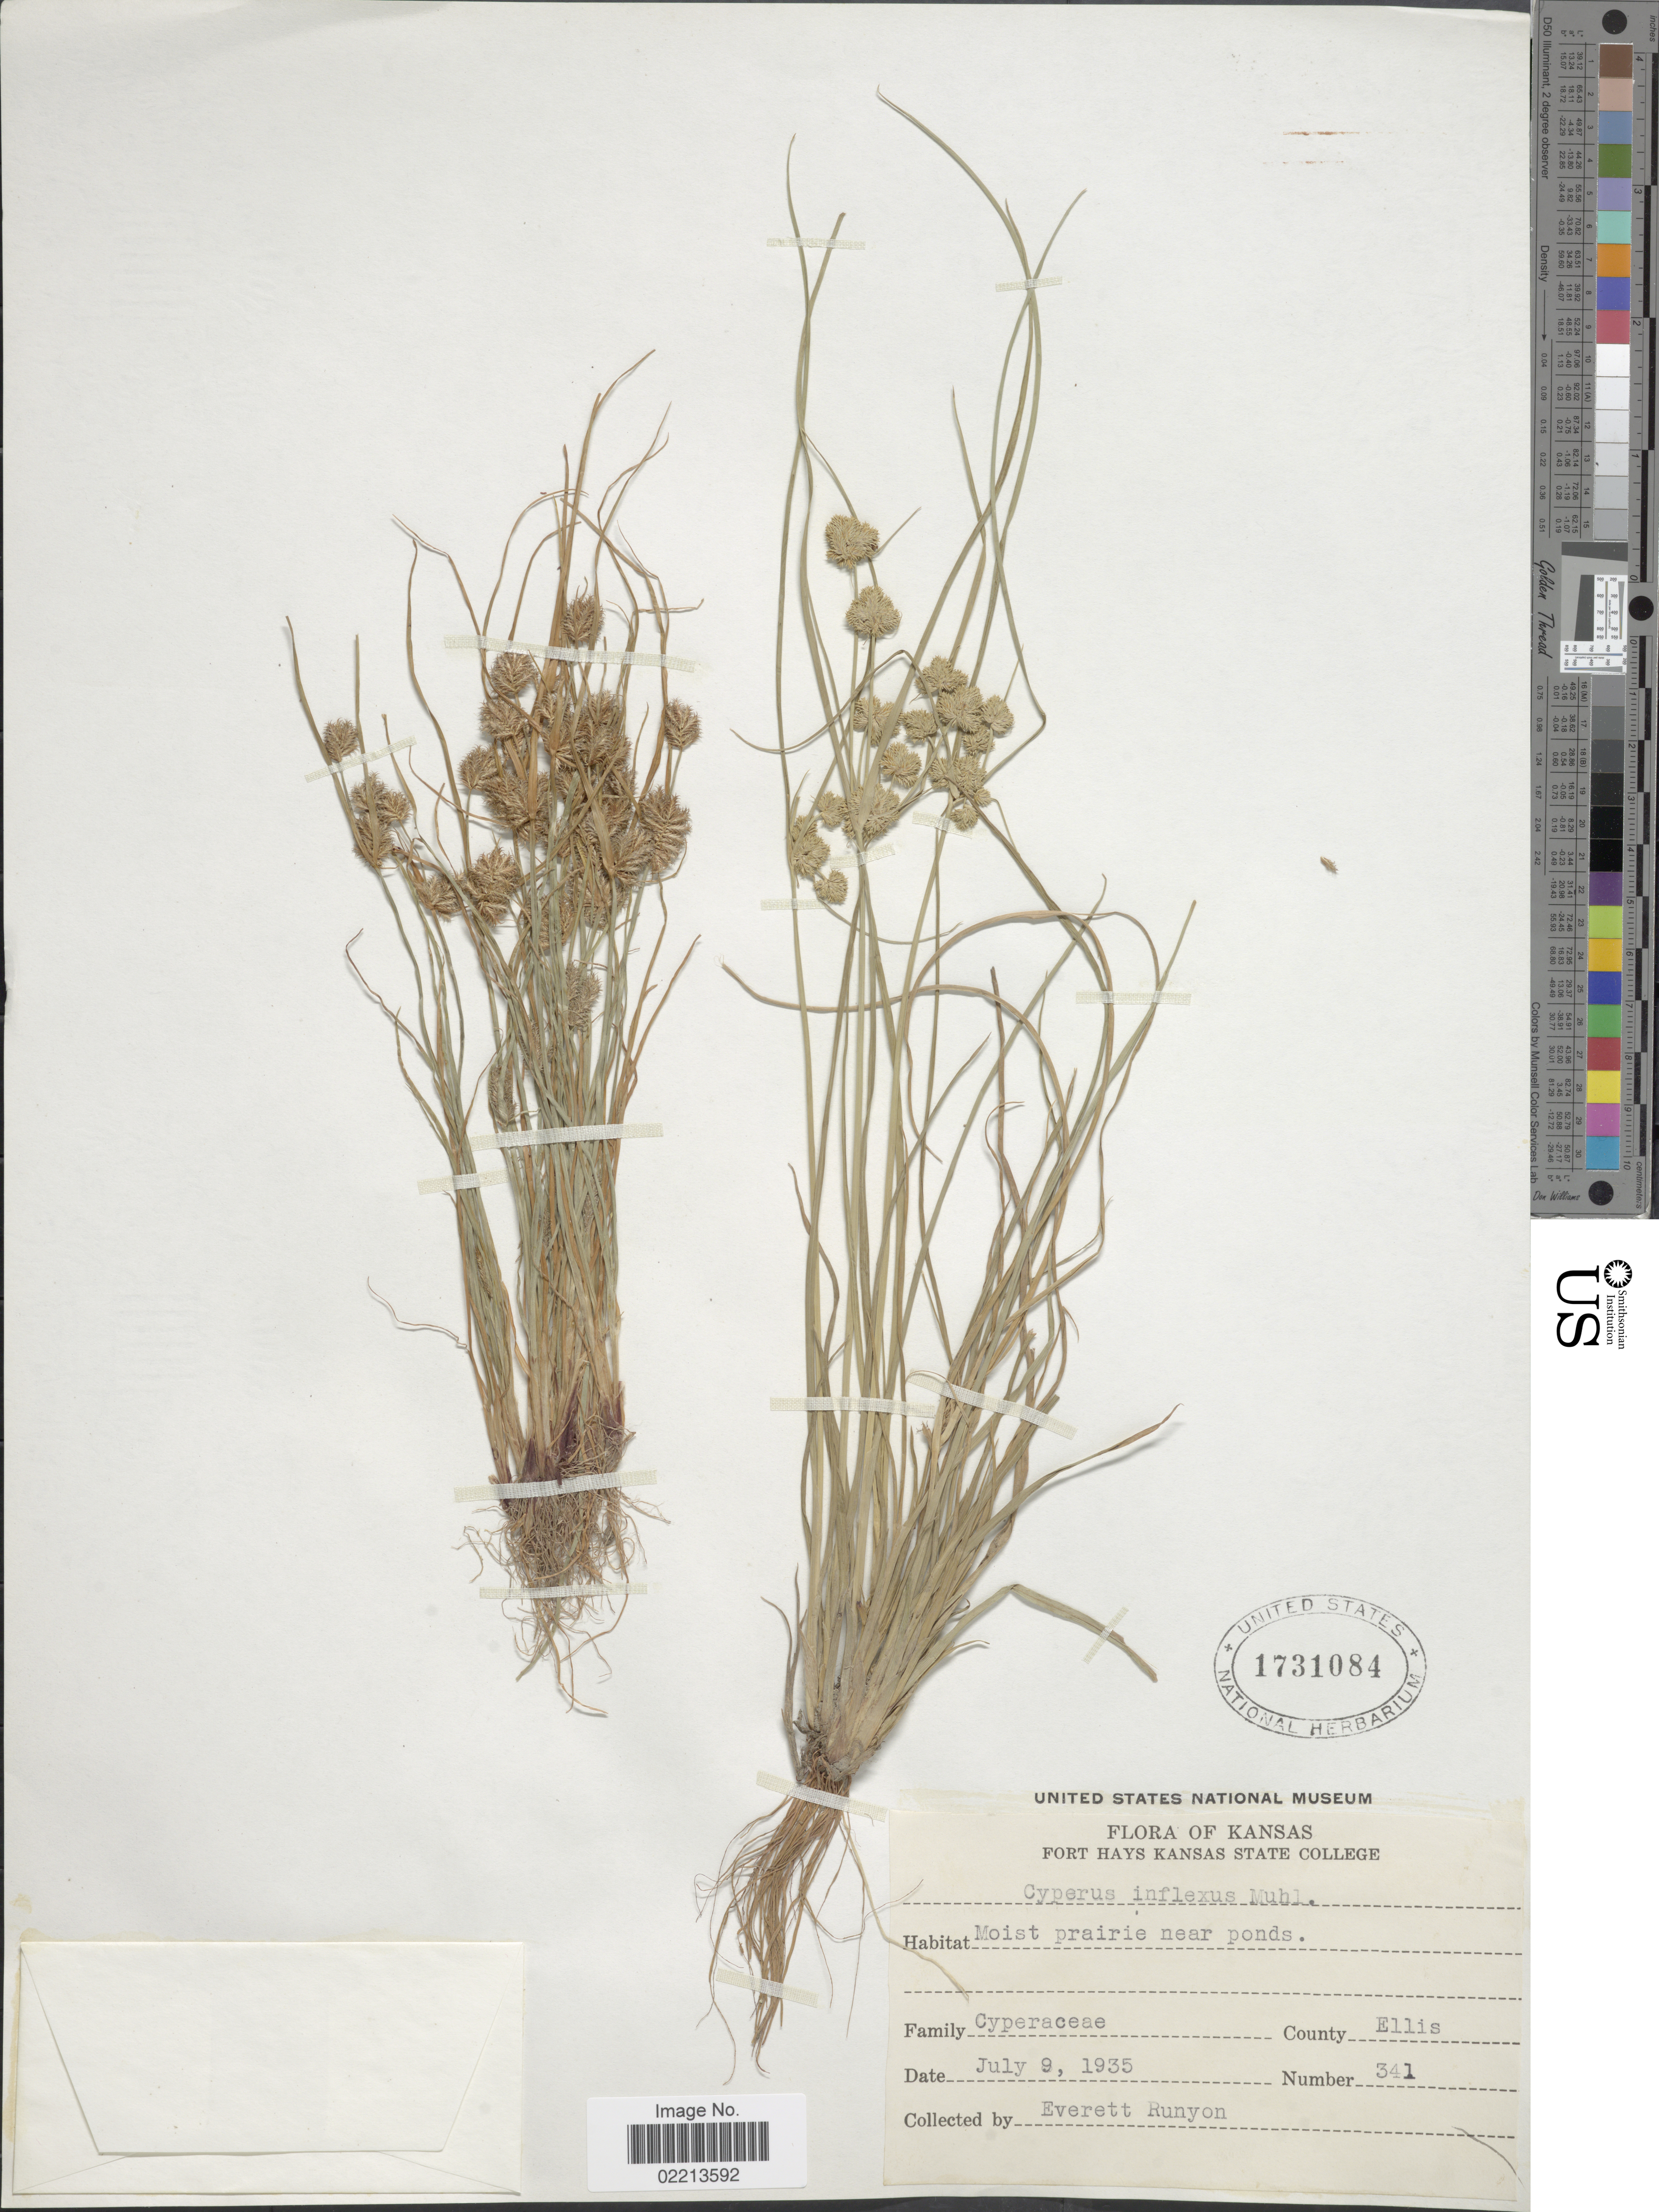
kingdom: Plantae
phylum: Tracheophyta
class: Liliopsida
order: Poales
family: Cyperaceae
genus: Cyperus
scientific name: Cyperus squarrosus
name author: L.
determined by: Strong, Mark T., (BOT), Smithsonian Institution - National Museum of Natural History (UNITED STATES)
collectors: E. Runyon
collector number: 341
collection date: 1935-07-09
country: United States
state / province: Kansas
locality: County Ellis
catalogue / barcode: US 1731084